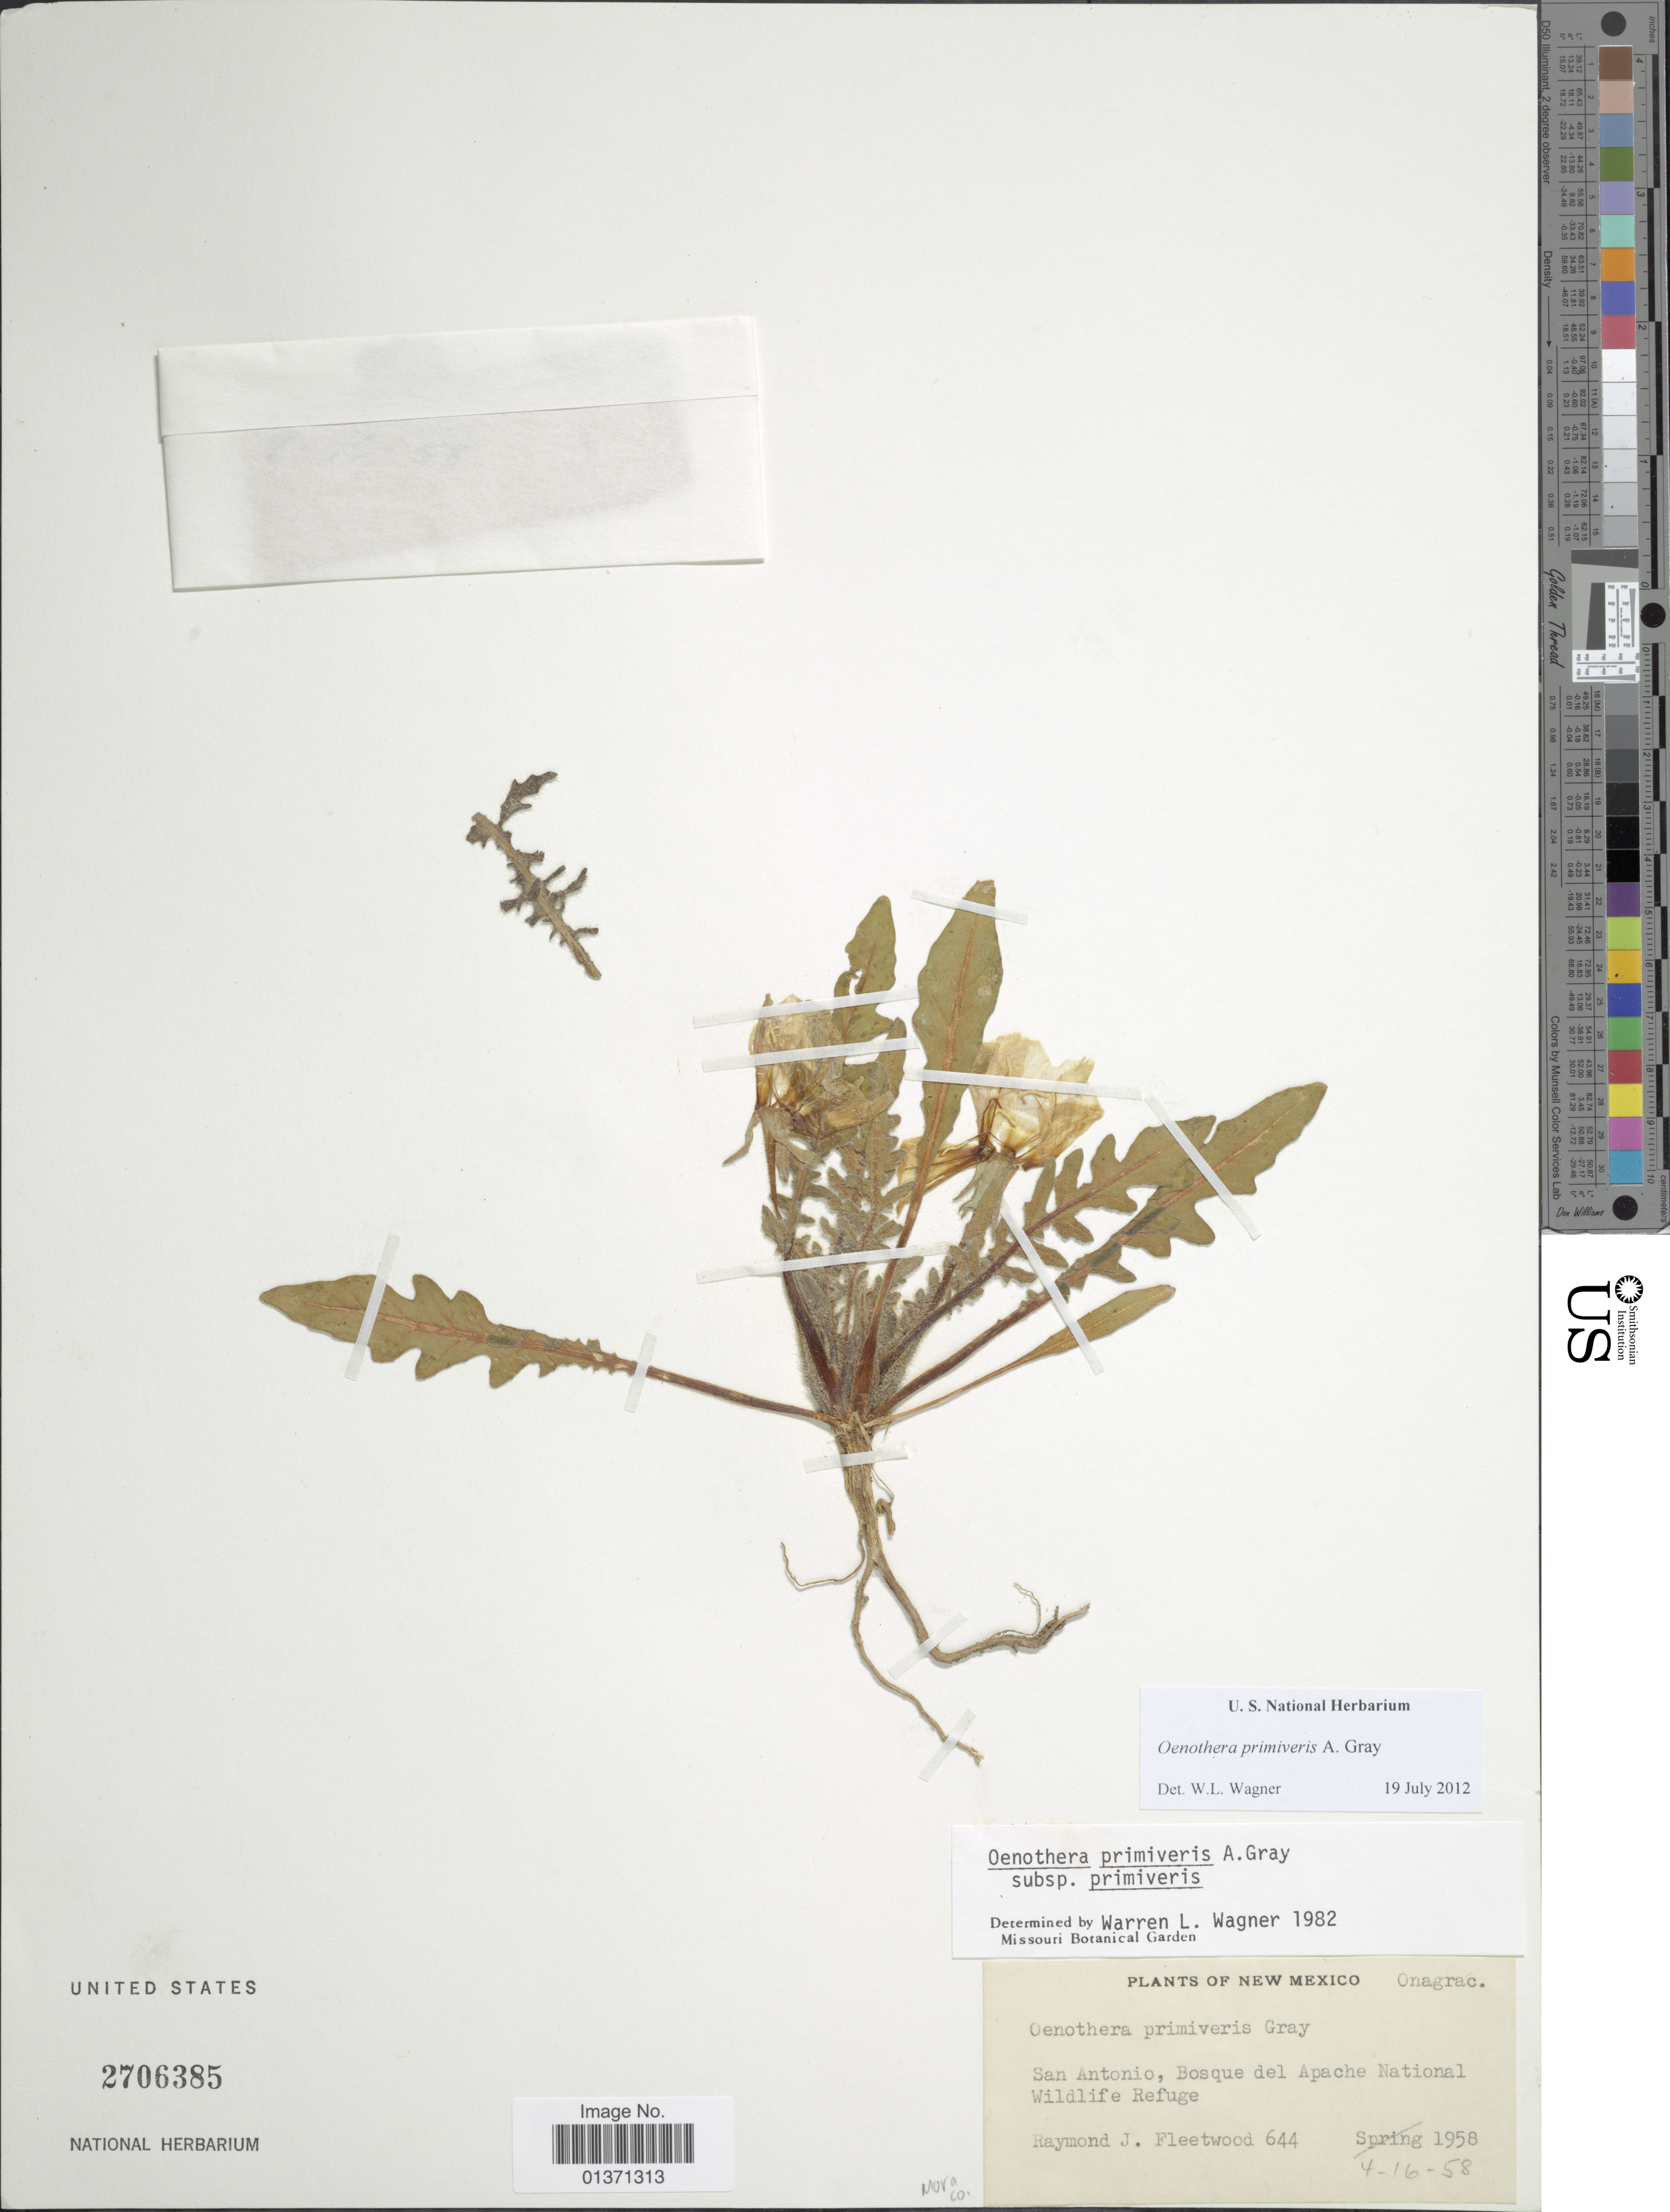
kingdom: Plantae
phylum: Tracheophyta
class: Magnoliopsida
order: Myrtales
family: Onagraceae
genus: Oenothera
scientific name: Oenothera primiveris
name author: A. Gray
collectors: R. J. Fleetwood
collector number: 644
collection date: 1958-04-16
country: United States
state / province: New Mexico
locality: San Antonio, Bosque del Apache National Wildlife Refuge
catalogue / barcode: US 2706385